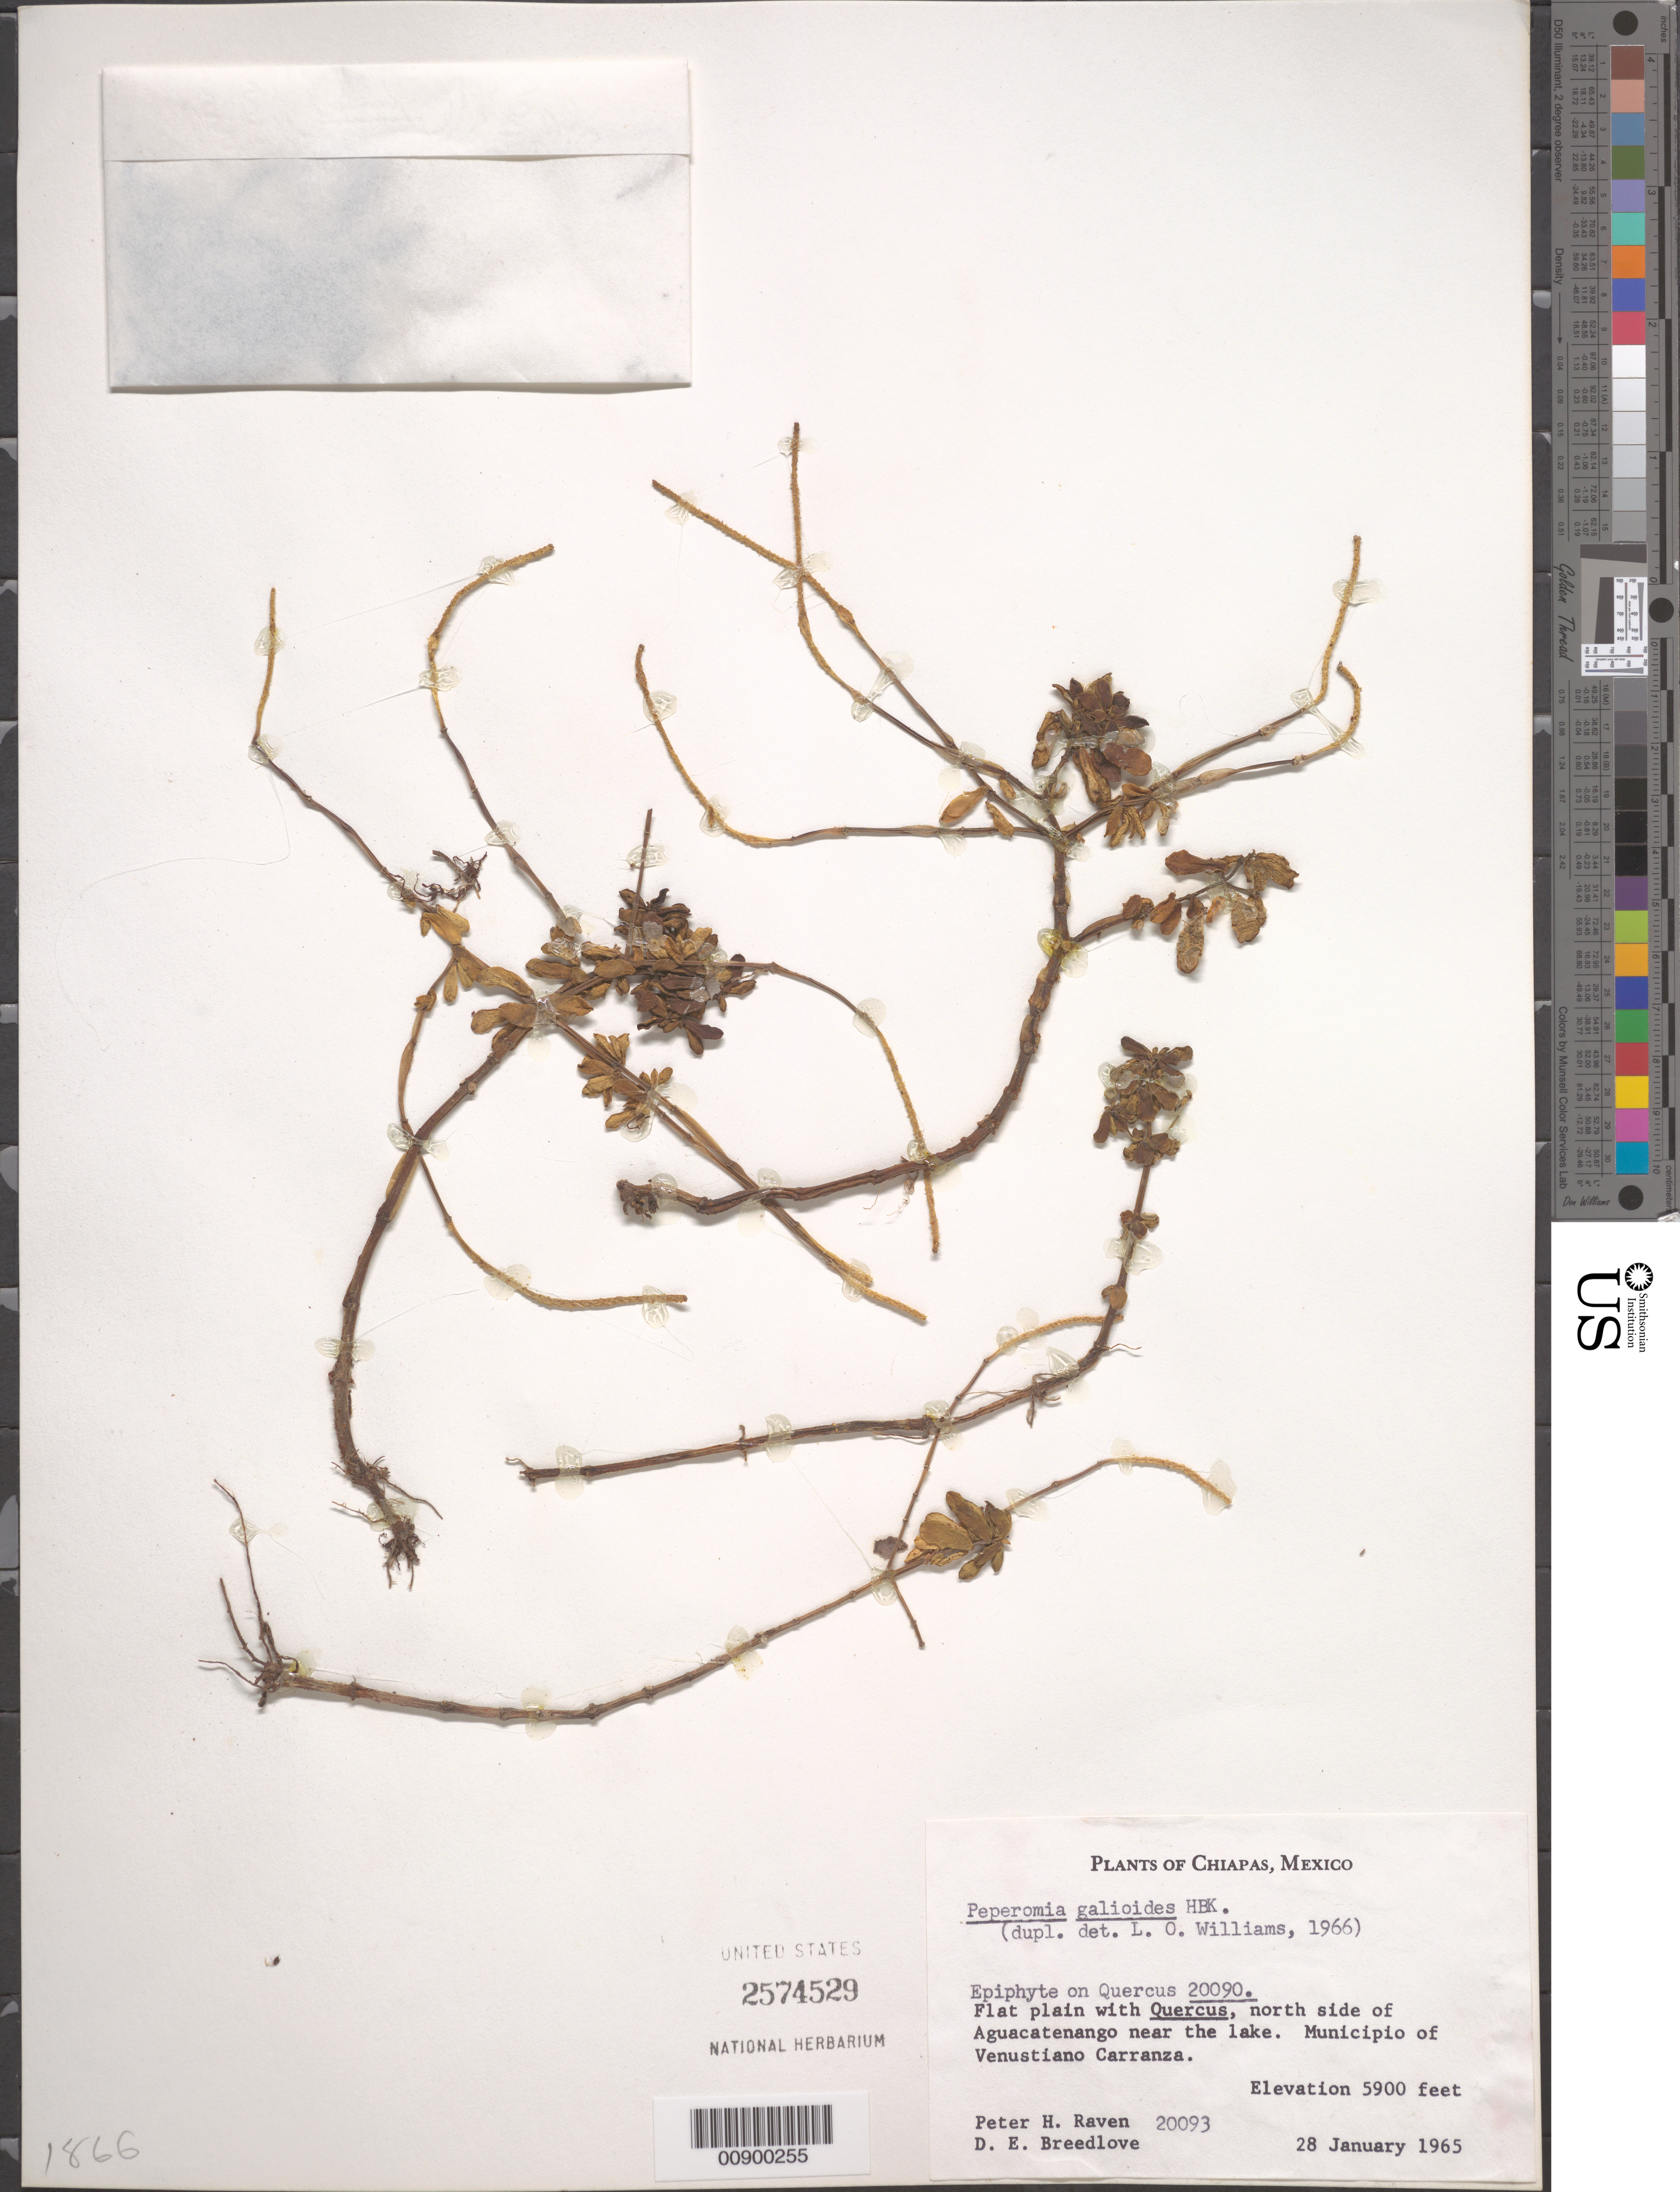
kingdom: Plantae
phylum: Tracheophyta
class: Magnoliopsida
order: Piperales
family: Piperaceae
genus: Peperomia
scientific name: Peperomia leptophylla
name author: Miq.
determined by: Jiménez, José Estaban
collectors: P. H. Raven & D. E. Breedlove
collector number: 20093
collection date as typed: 28 Jan 1965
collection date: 1965-01-28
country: Mexico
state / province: Chiapas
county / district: Venustiano Carranza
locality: North side of Aguacatenango near the lake. Municipio of Venustiano Carranza, Chiapas.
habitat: Epiphyte on Quercus 20090. Flat plain with Quercus.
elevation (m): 1798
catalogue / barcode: US 2574529